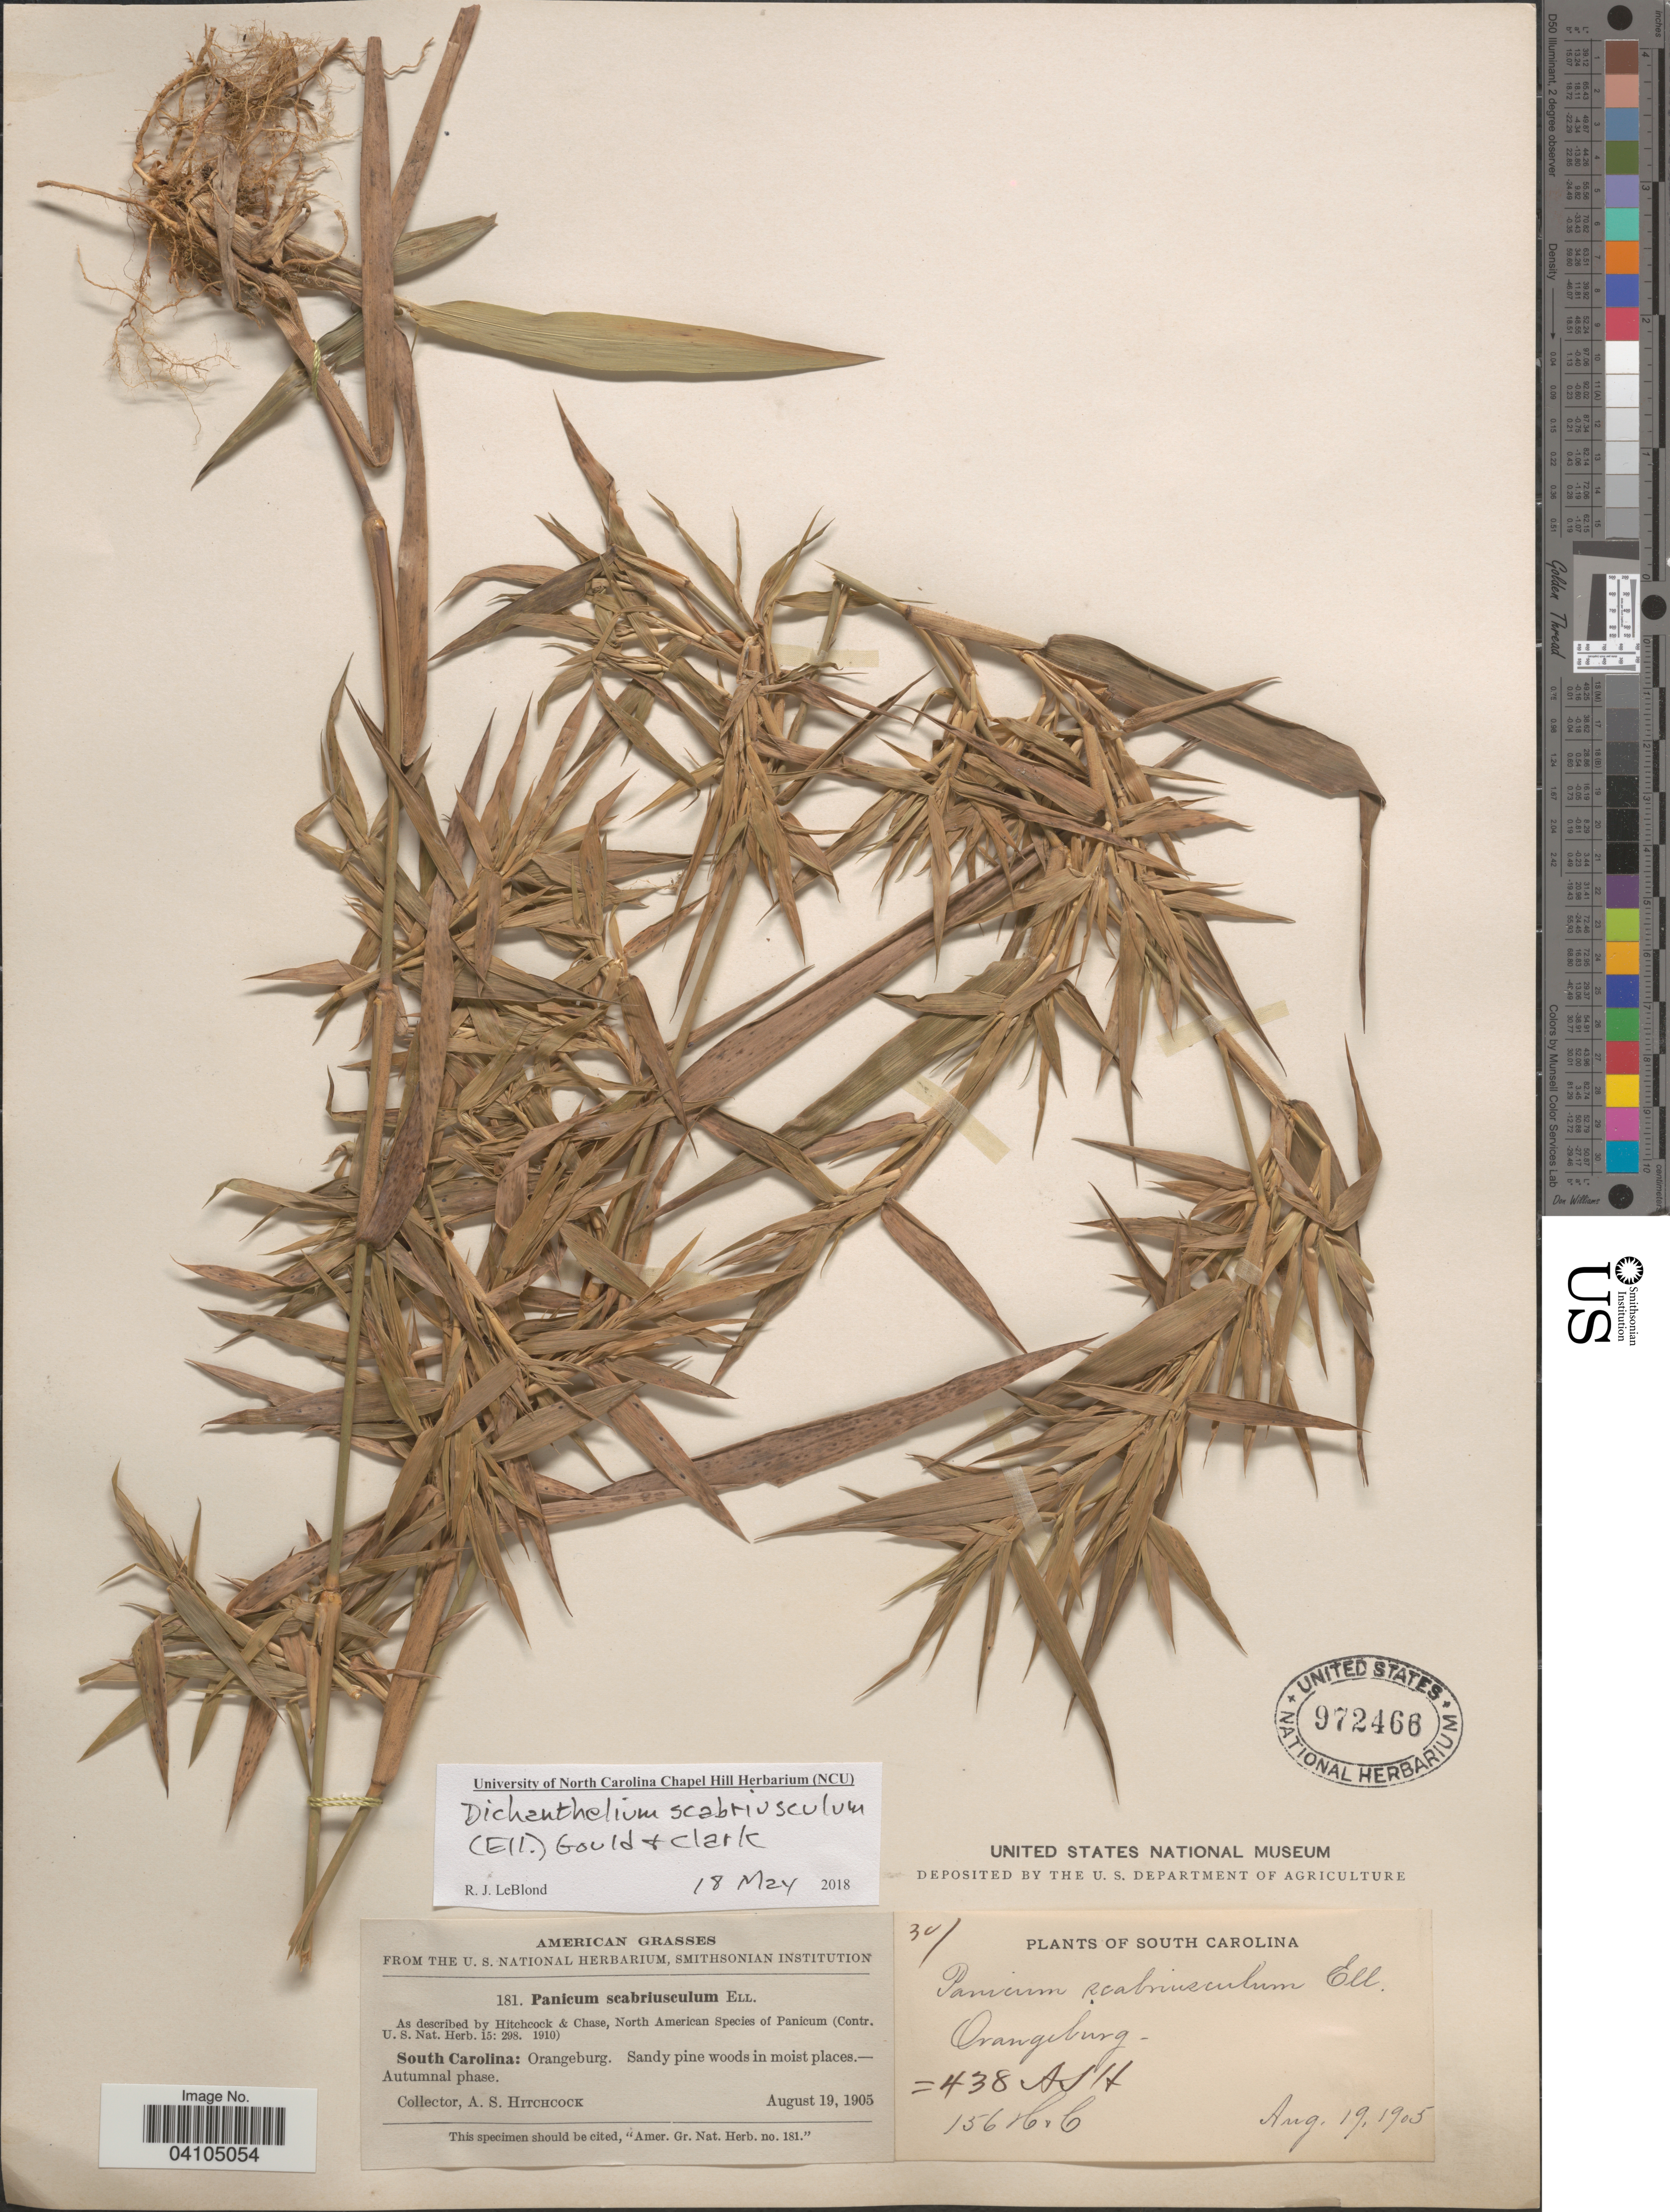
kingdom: Plantae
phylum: Tracheophyta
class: Liliopsida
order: Poales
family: Poaceae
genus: Dichanthelium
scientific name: Dichanthelium scabriusculum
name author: (Elliott) Gould & C.A. Clark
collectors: A. S. Hitchcock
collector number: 438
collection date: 1905-08-19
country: United States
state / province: South Carolina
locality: Orangeburg.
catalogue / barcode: US 972468